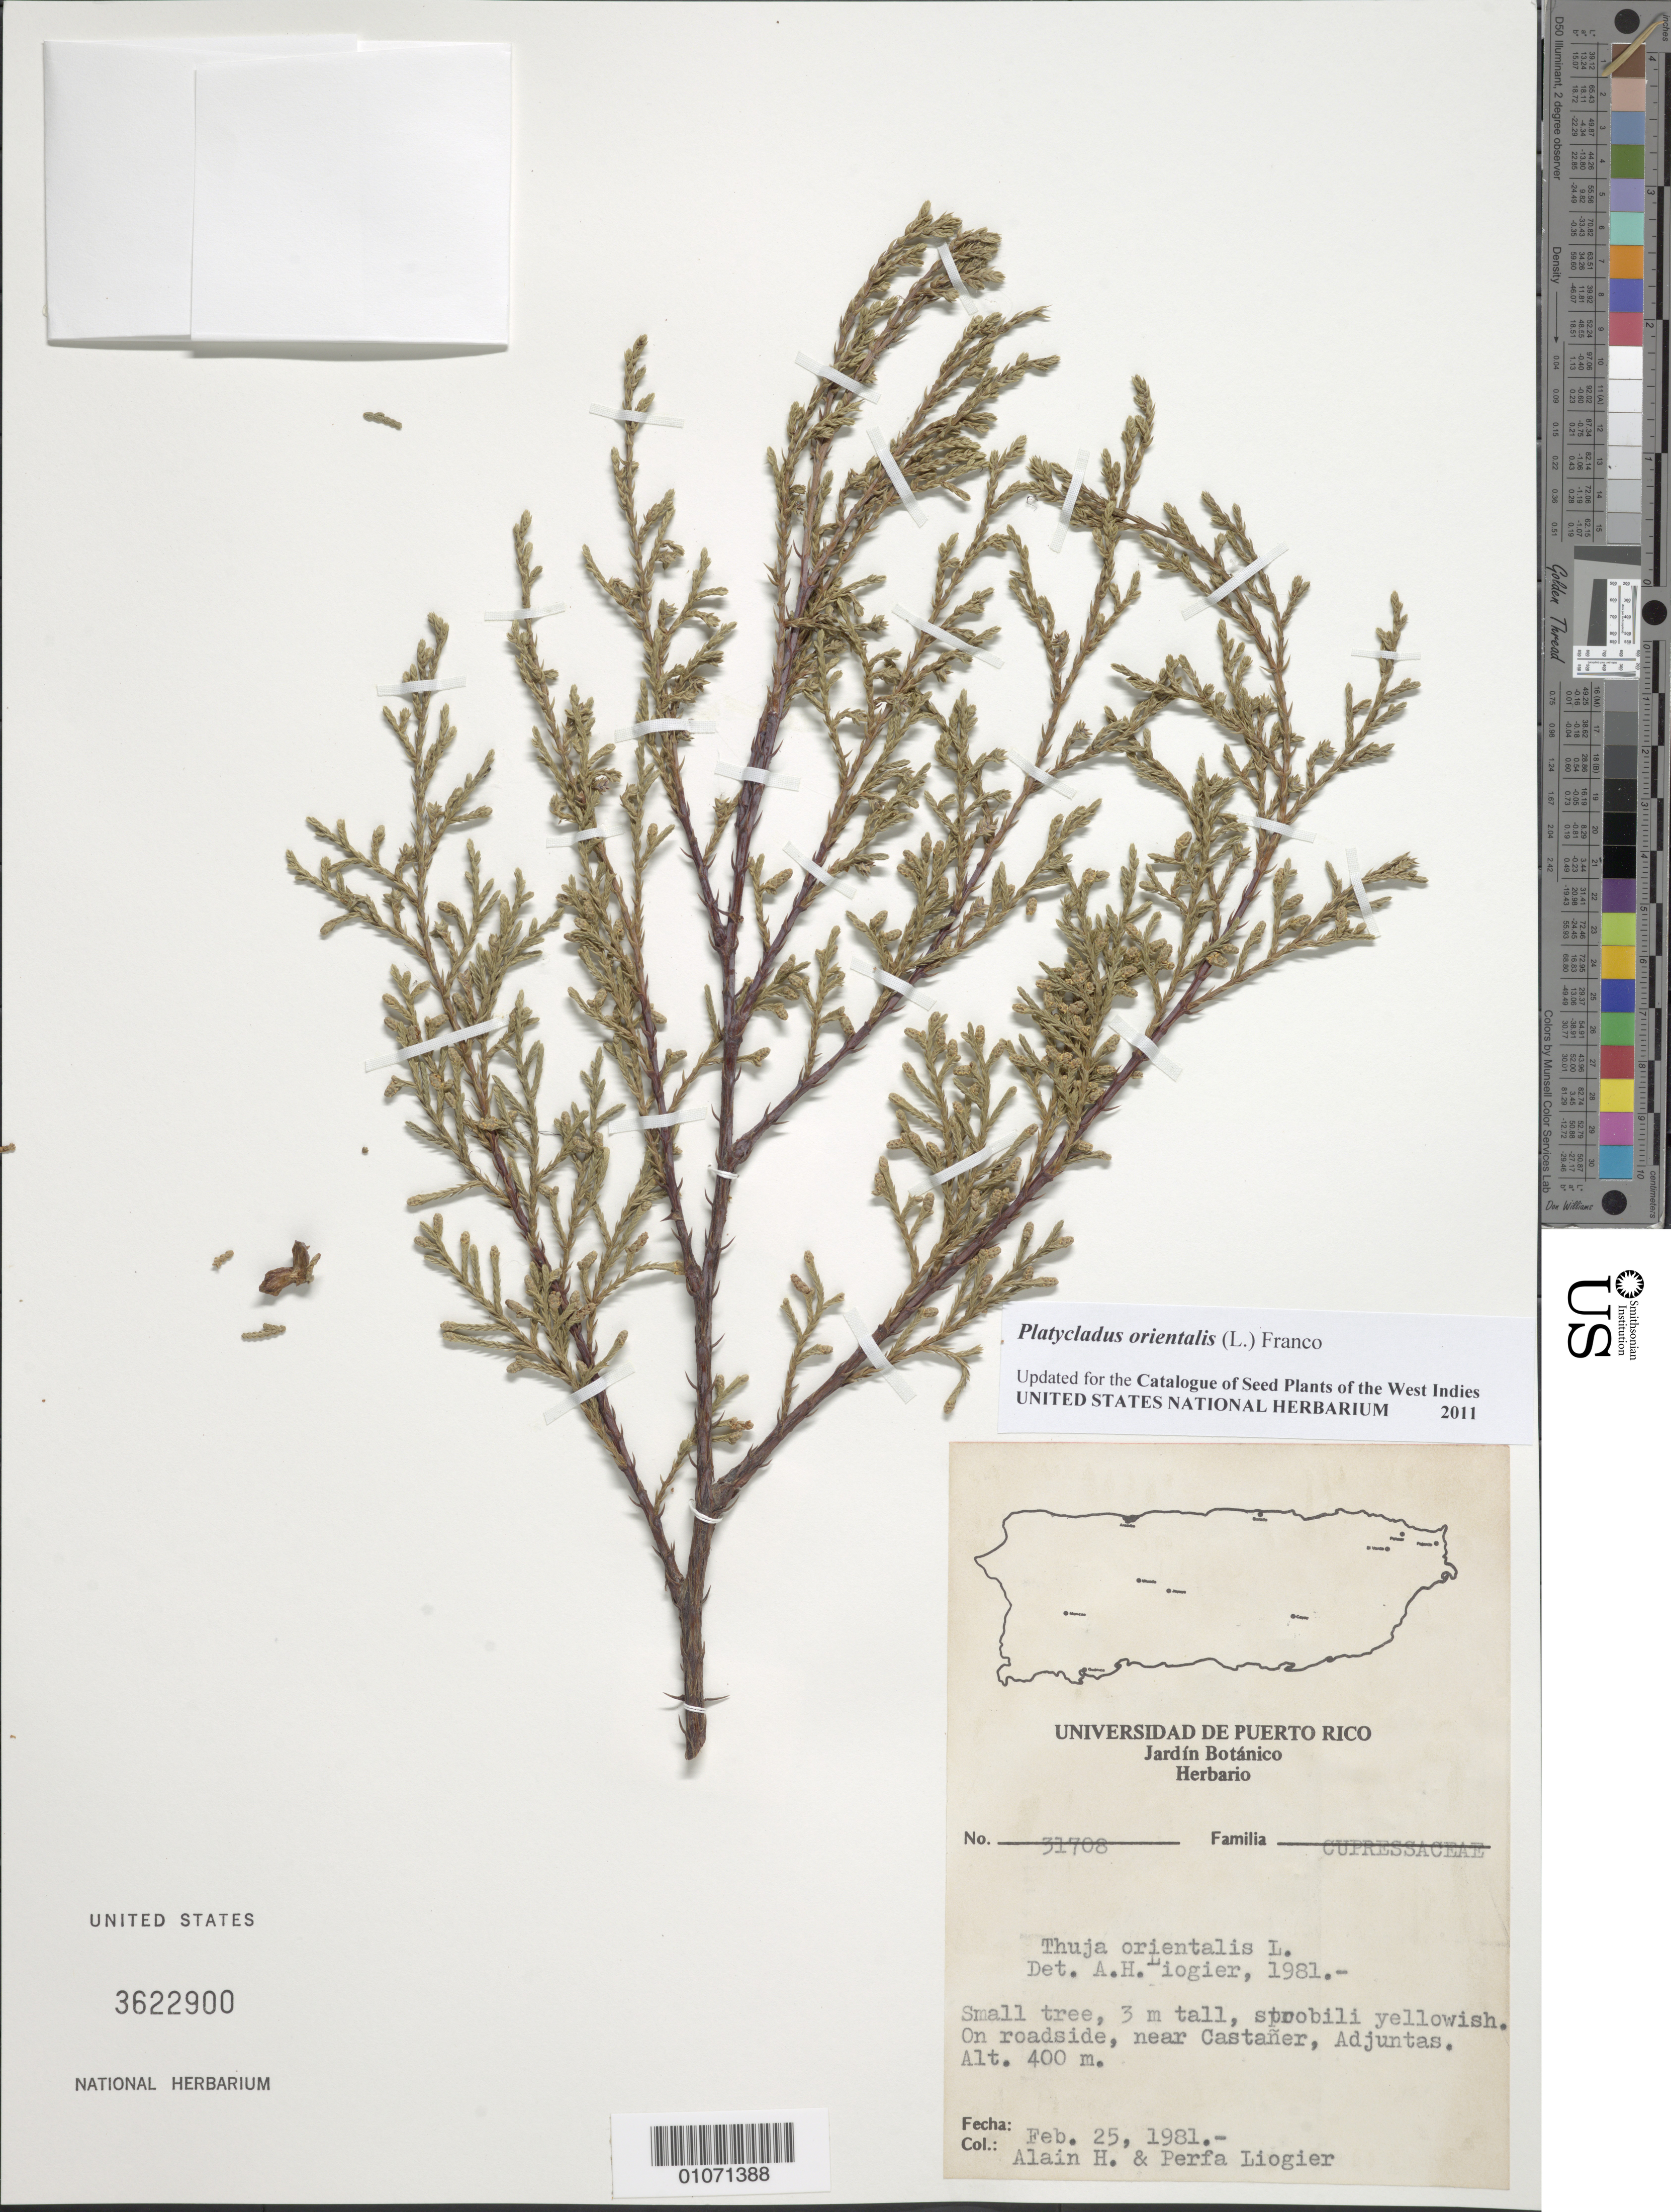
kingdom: Plantae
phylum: Tracheophyta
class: Pinopsida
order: Pinales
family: Cupressaceae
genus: Platycladus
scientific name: Platycladus orientalis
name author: (L.) Franco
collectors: A. H. Liogier & M. P. Liogier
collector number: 31708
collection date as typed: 25 Feb 1981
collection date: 1981-02-25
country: Puerto Rico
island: Puerto Rico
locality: Castañer, Adjuntas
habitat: On roadside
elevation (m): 400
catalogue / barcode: US 3622900